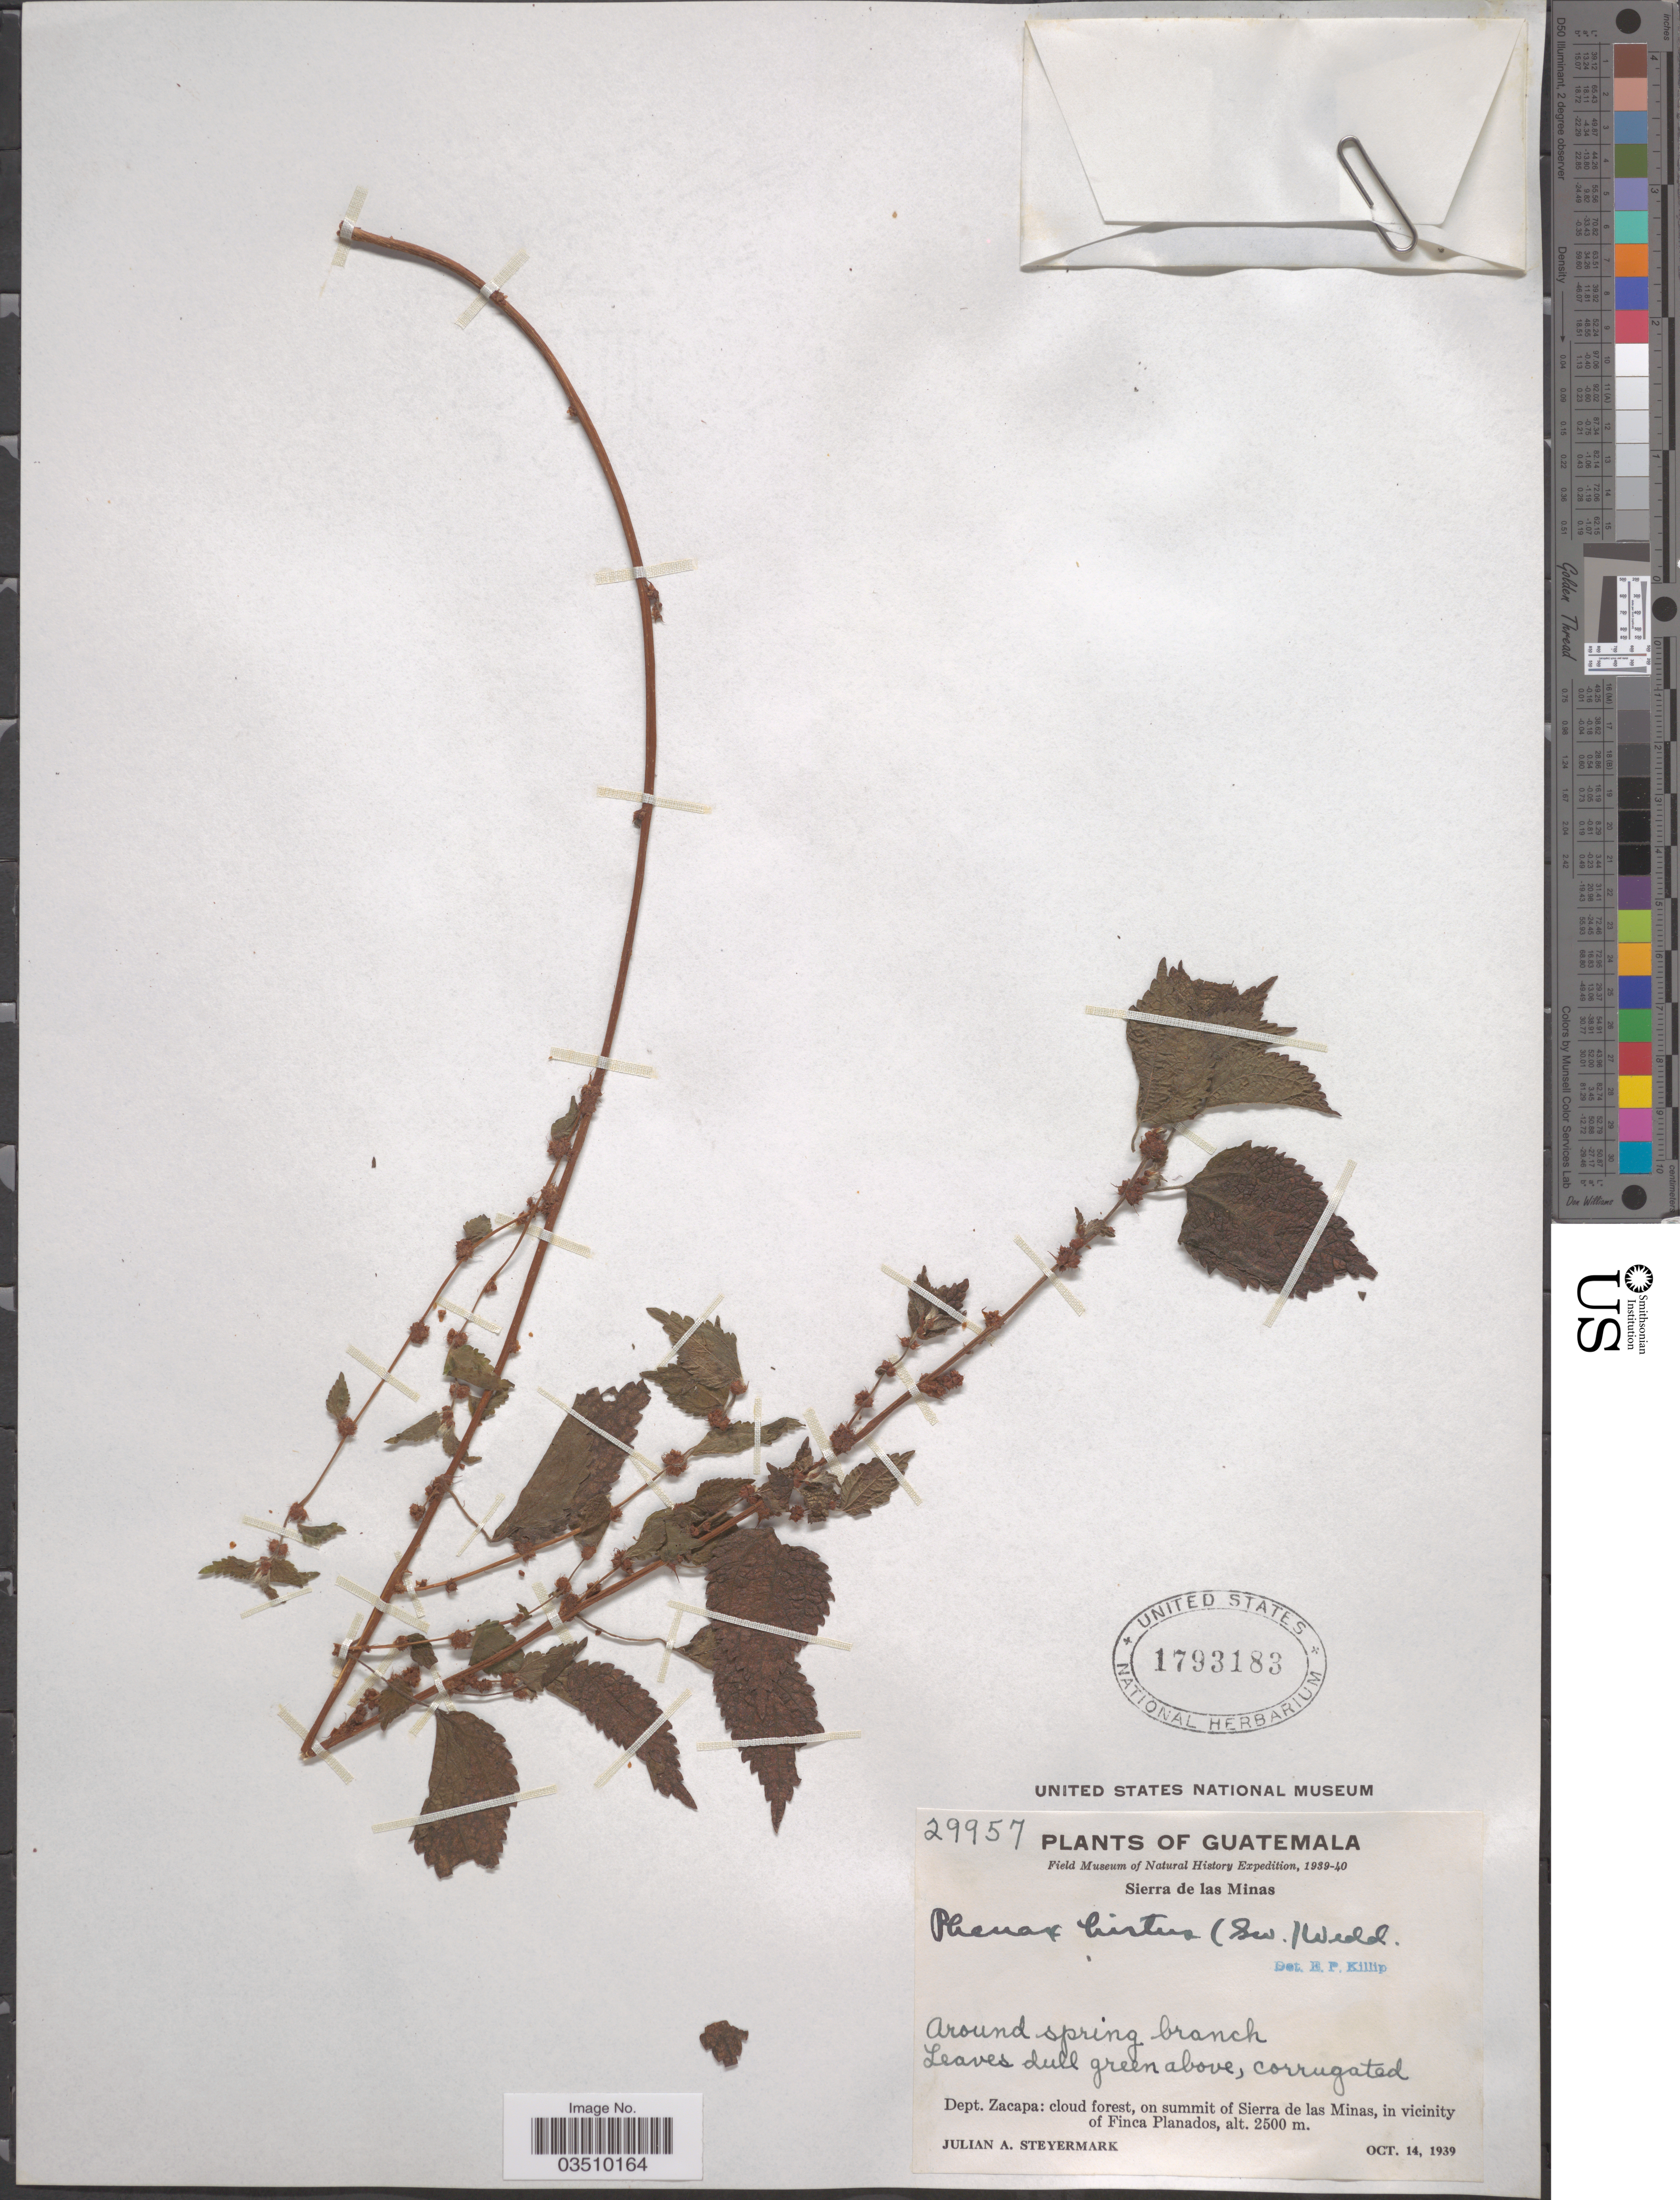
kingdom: Plantae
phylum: Tracheophyta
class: Magnoliopsida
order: Rosales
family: Urticaceae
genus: Phenax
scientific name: Phenax hirtus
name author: (Sw.) Wedd.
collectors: J. Steyermark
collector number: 29957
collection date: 1939-10-14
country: Guatemala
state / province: Zacapa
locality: Sierra de Las Minas. Dept. Zacapa: cloud forest, on summit of Sierra de las Minas, in vicinity of Finca Planados.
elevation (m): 2500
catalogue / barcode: US 1793183